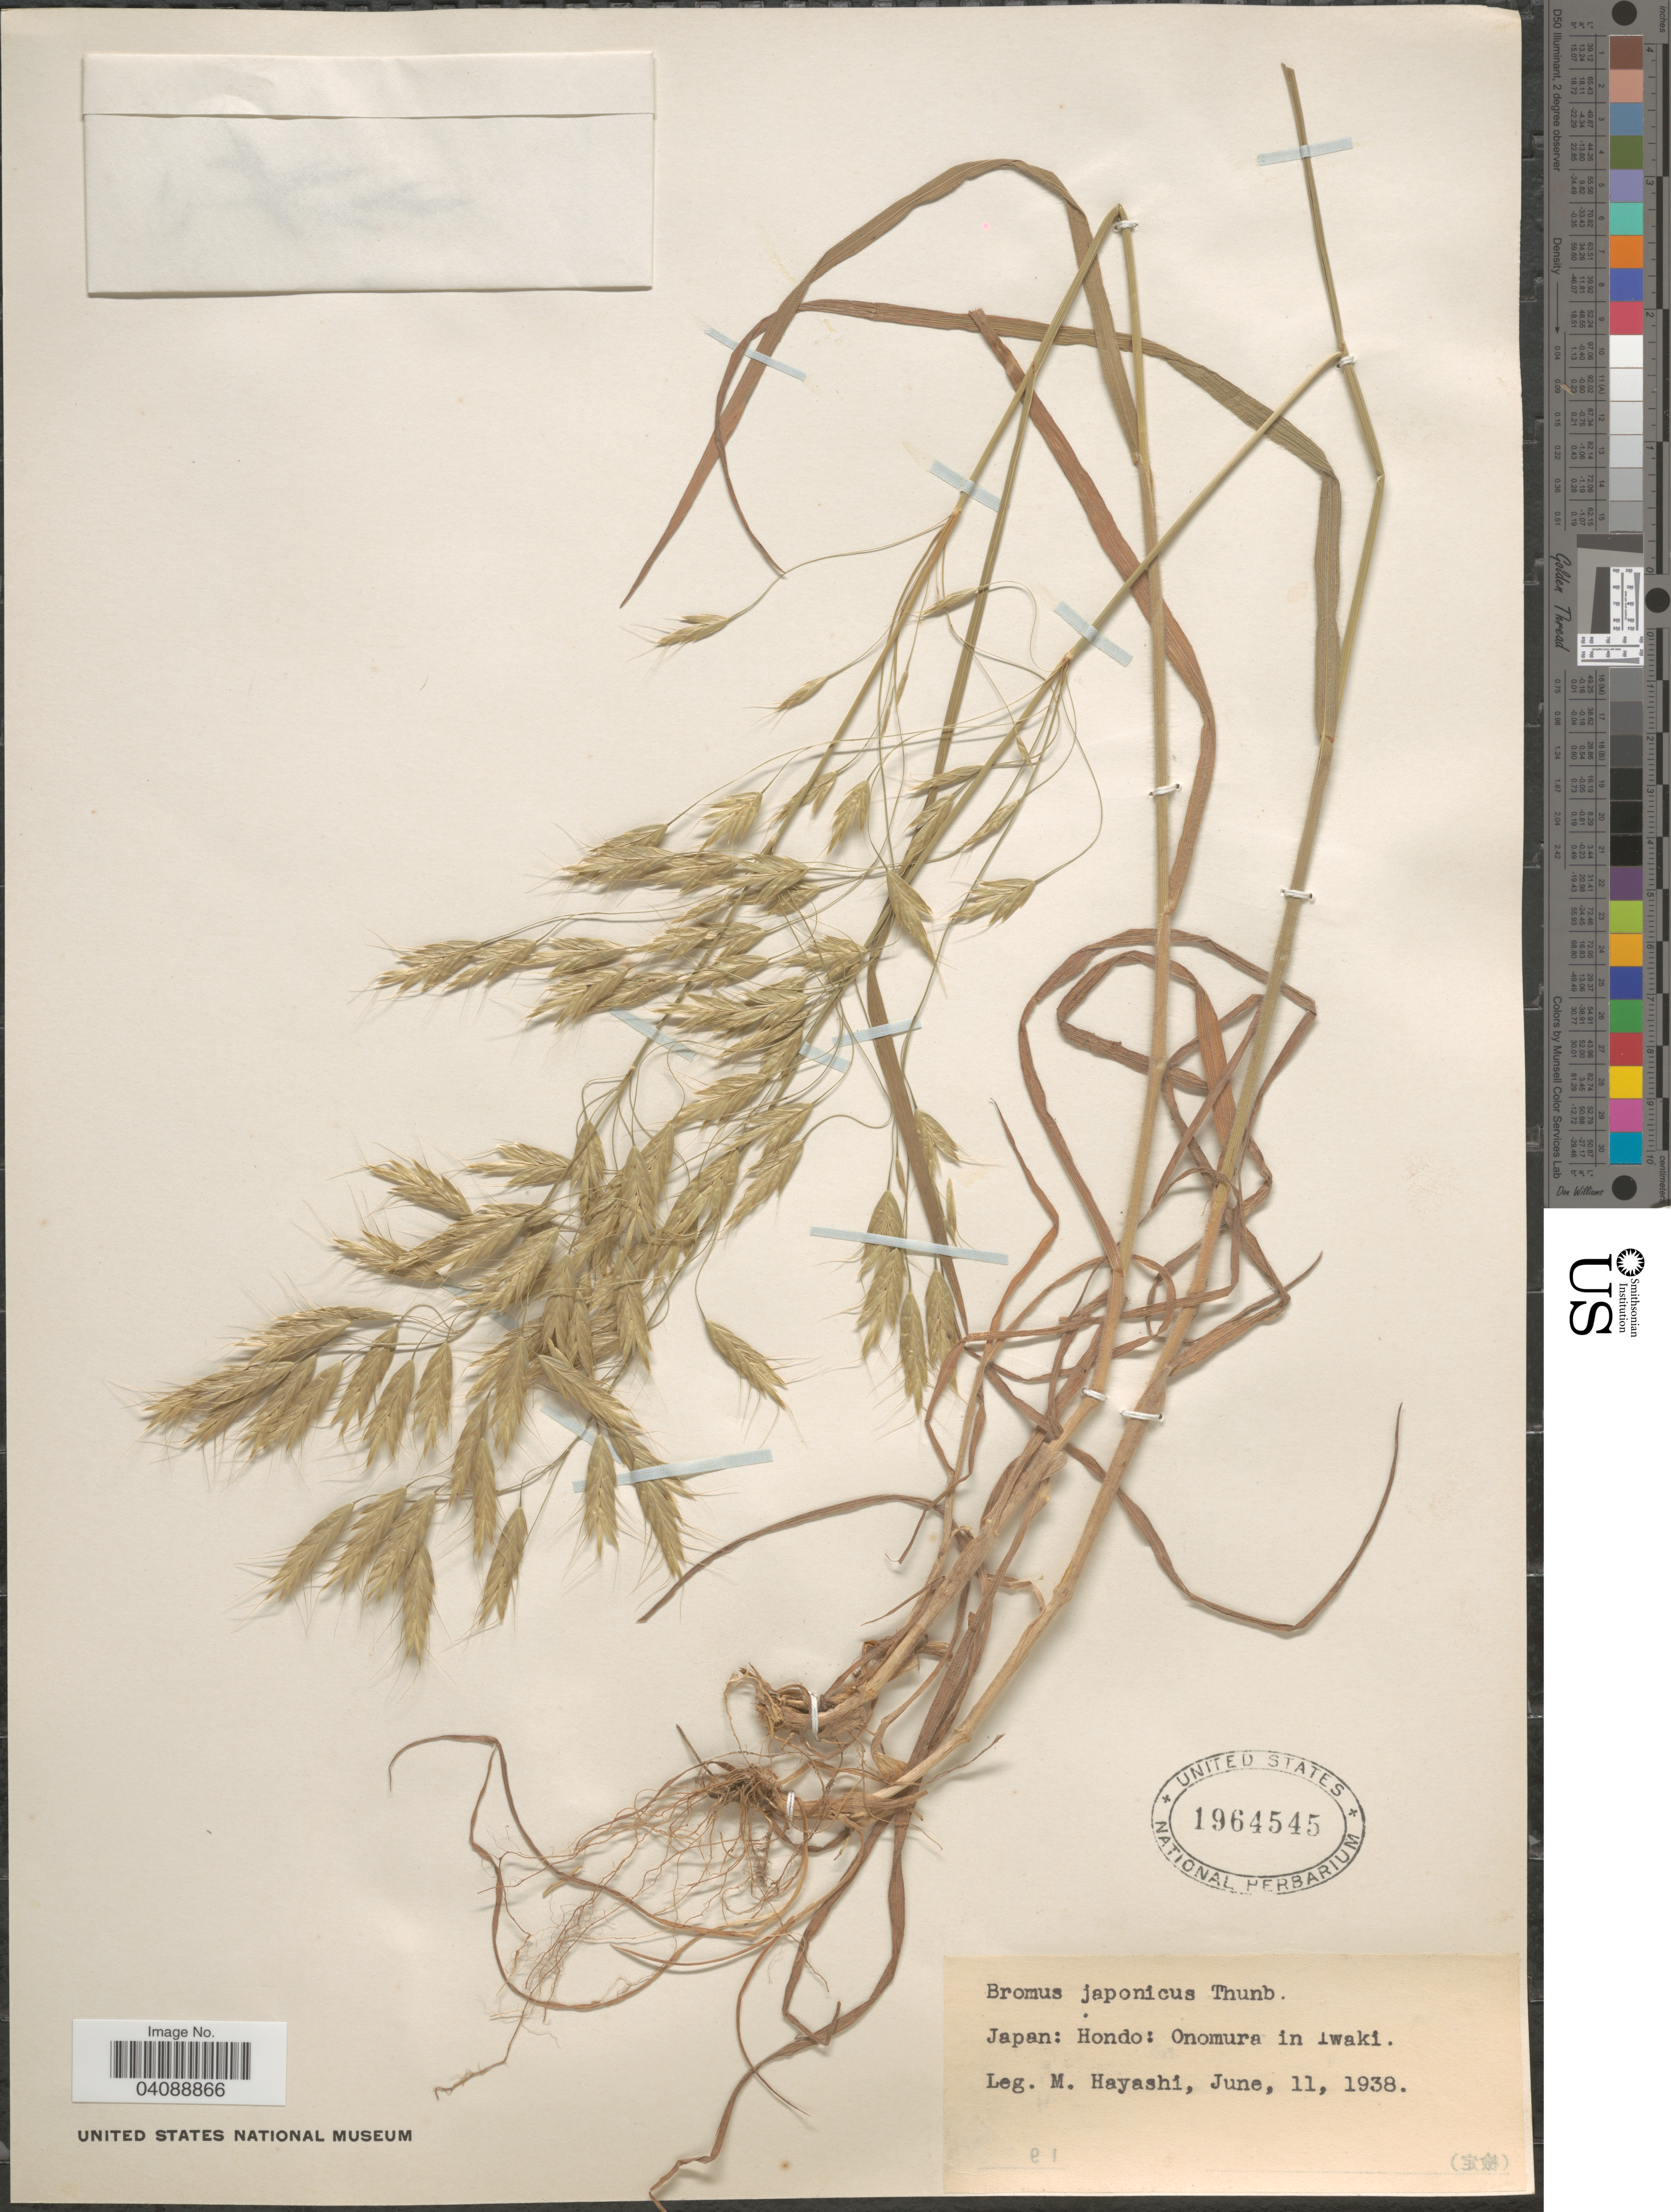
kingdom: Plantae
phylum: Tracheophyta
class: Liliopsida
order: Poales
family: Poaceae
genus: Bromus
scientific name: Bromus japonicus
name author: Houtt.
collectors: M. Hayashi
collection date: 1938-06-11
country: Japan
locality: Hondo: Onomura in Iwaki.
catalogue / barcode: US 1964545